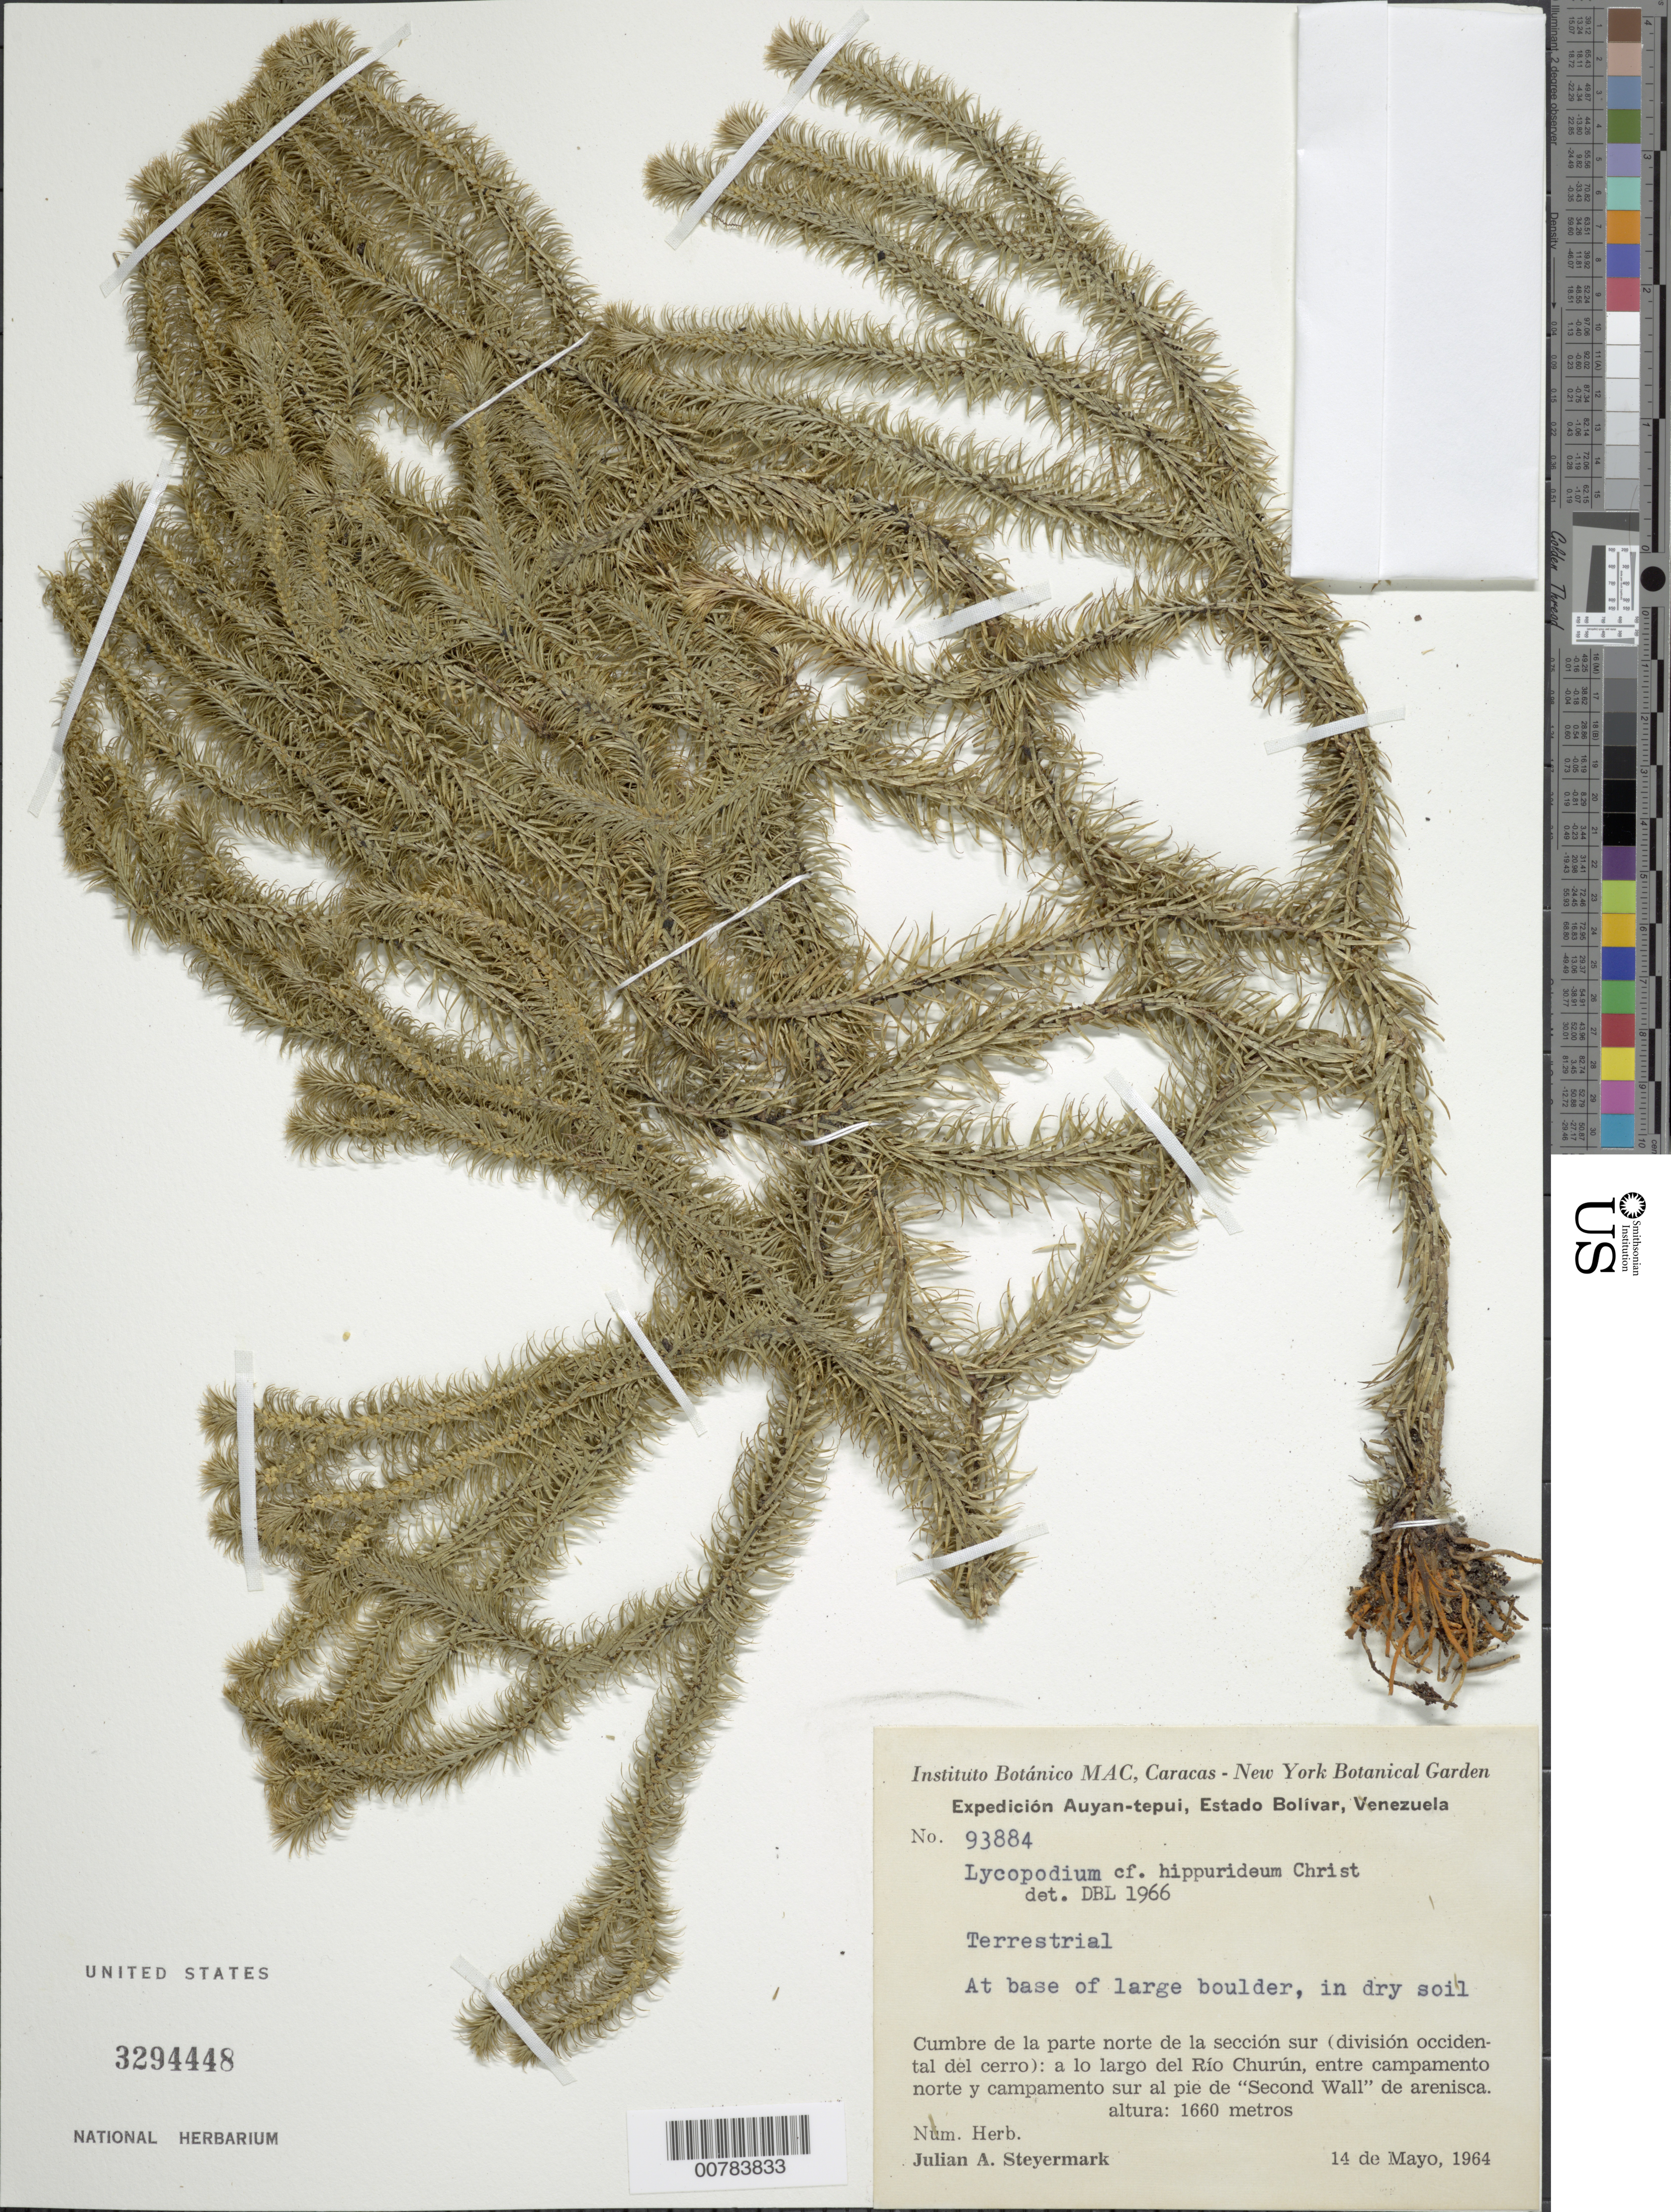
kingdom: Plantae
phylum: Tracheophyta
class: Lycopodiopsida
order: Lycopodiales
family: Lycopodiaceae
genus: Phlegmariurus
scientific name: Phlegmariurus hippurideus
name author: (Christ) B. Øllg.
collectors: J. Steyermark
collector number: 93884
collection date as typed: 14-May-64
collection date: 1964-05-14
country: Venezuela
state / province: Bolívar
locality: Auyan-tepuí, cumbre de la parte norte de la seccion sur (division occidental del cerro), a lo largo del Río Churún, entre campamento norte y campamento sur al pie de "Second Wall" de arenisca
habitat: Arenisca, at base of large boulder, in dry soil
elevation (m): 1660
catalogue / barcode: US 3294448